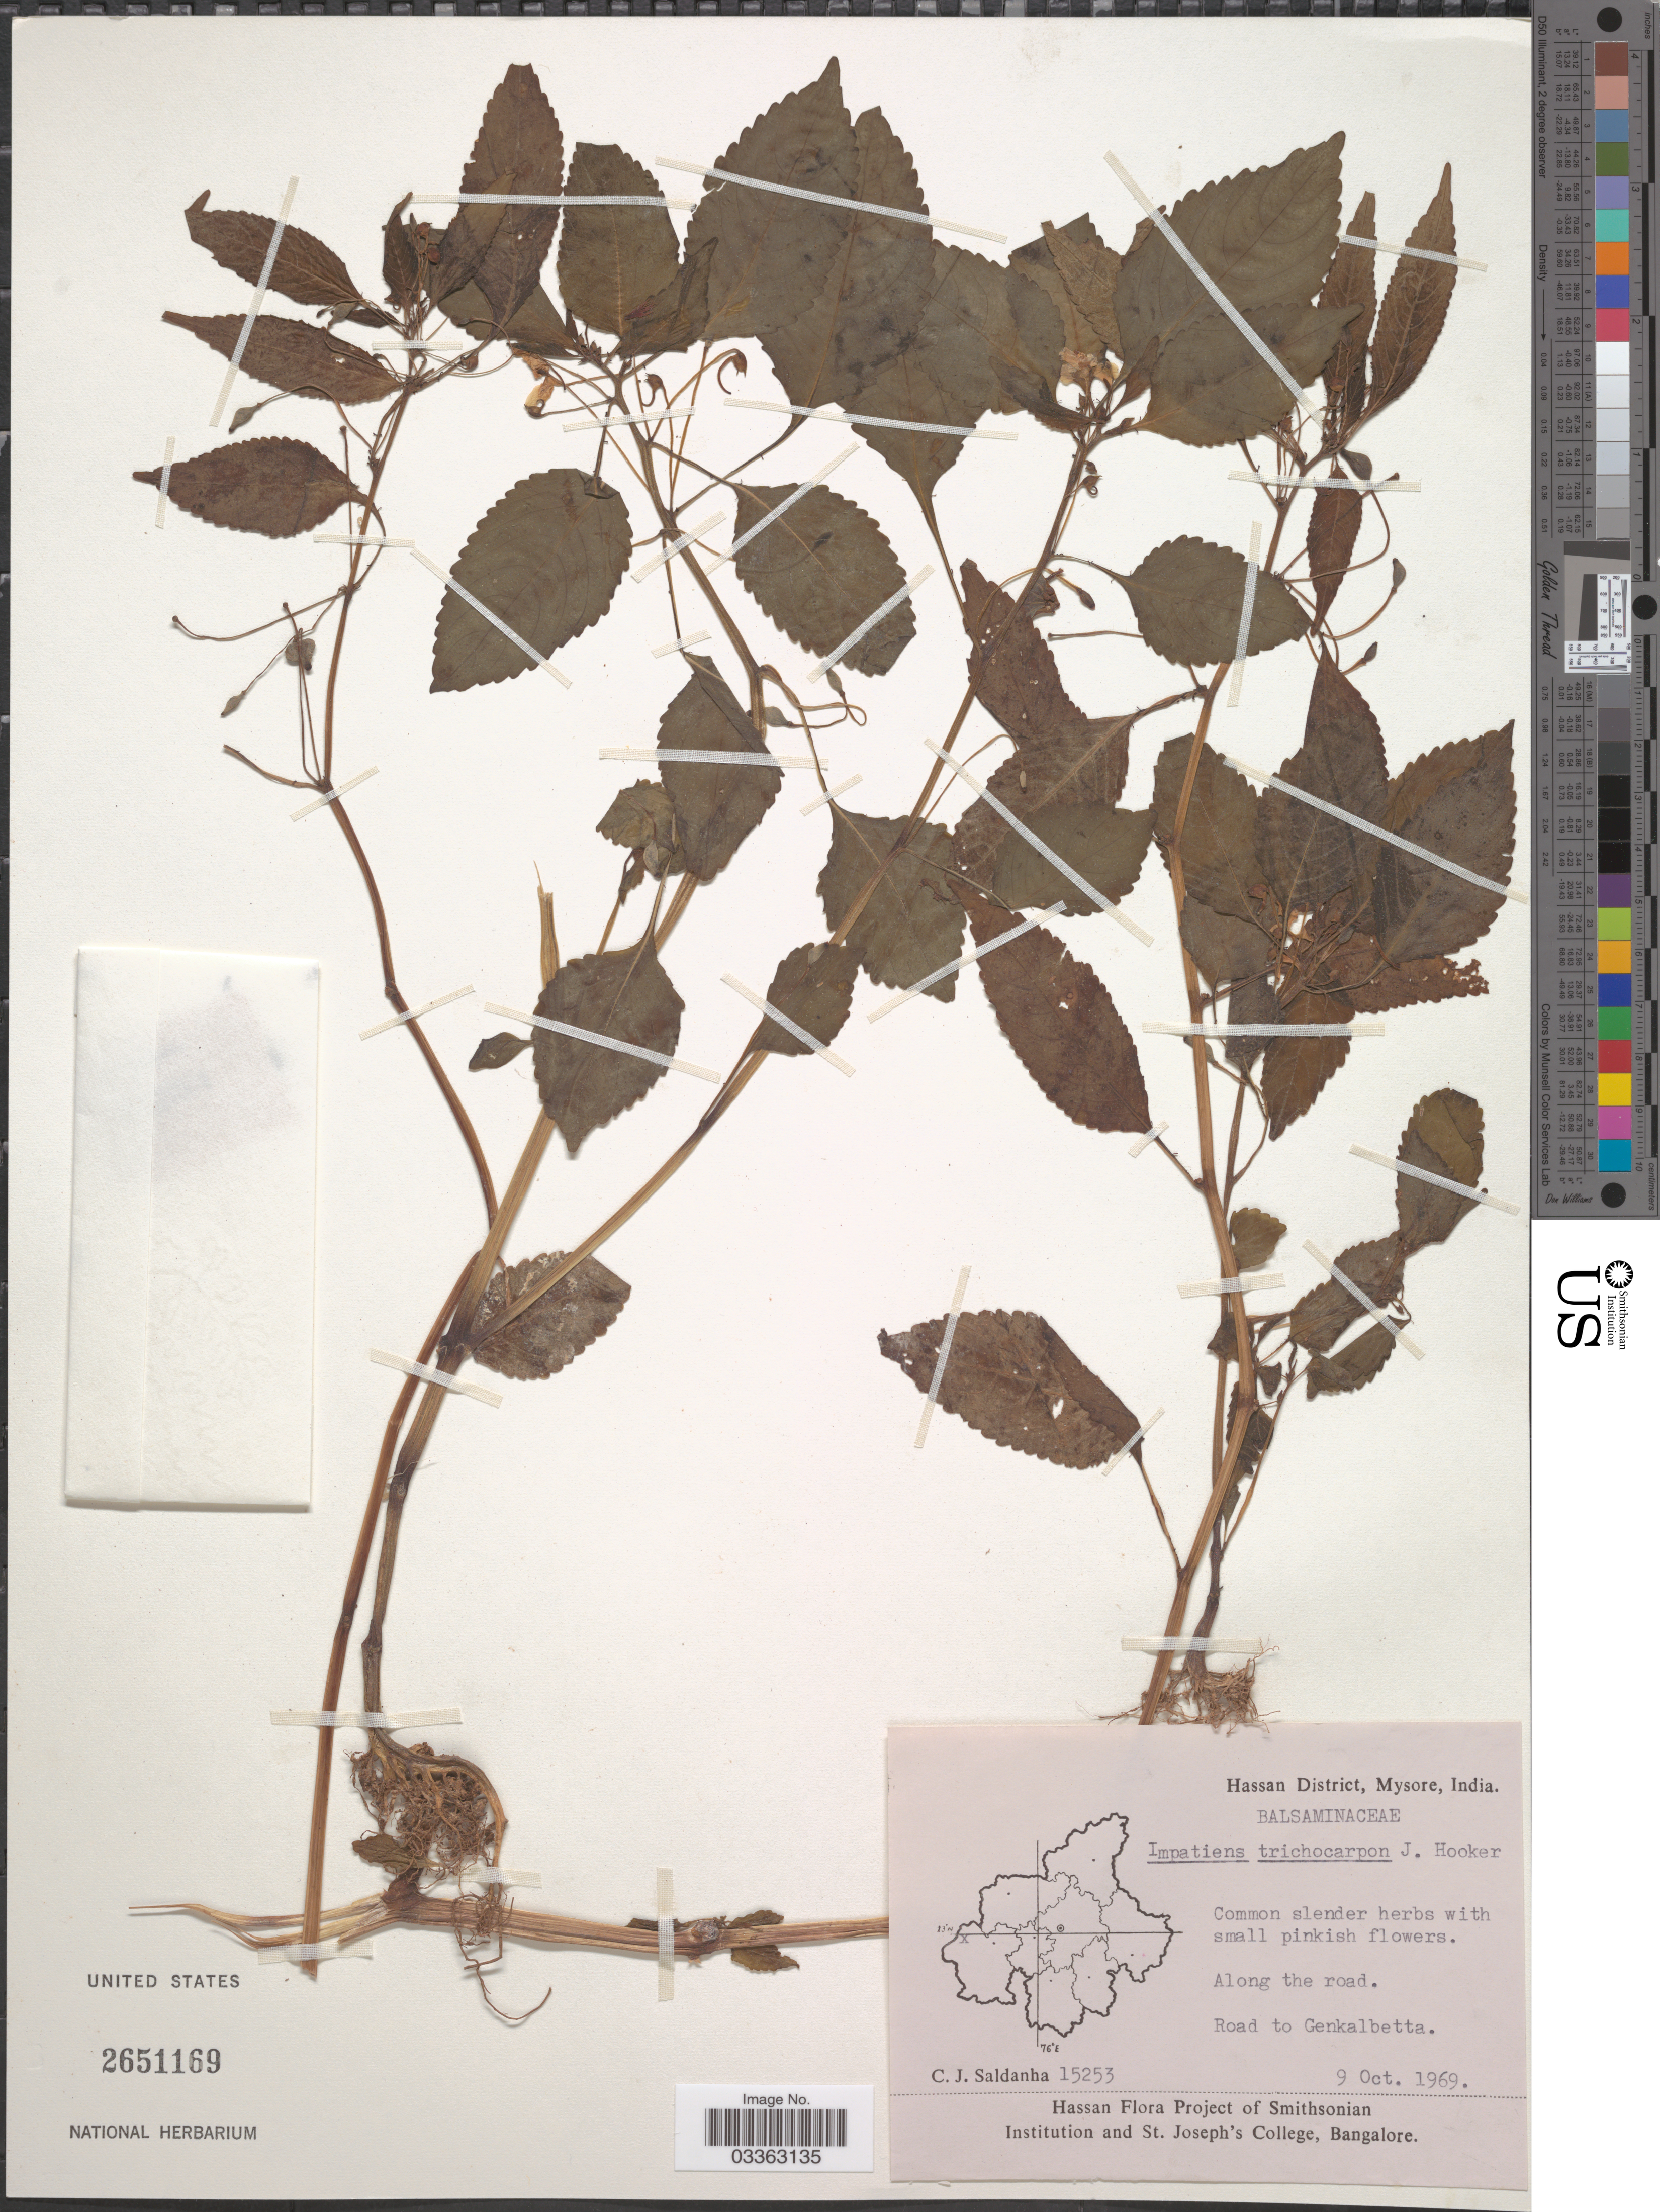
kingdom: Plantae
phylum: Tracheophyta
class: Magnoliopsida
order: Ericales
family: Balsaminaceae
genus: Impatiens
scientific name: Impatiens trichocarpa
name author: H. Perrier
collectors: C. J. Saldanha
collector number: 15253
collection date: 1969-10-09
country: India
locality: Hassan District, Mysore, Road to Genkalbetta.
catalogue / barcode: US 2651169